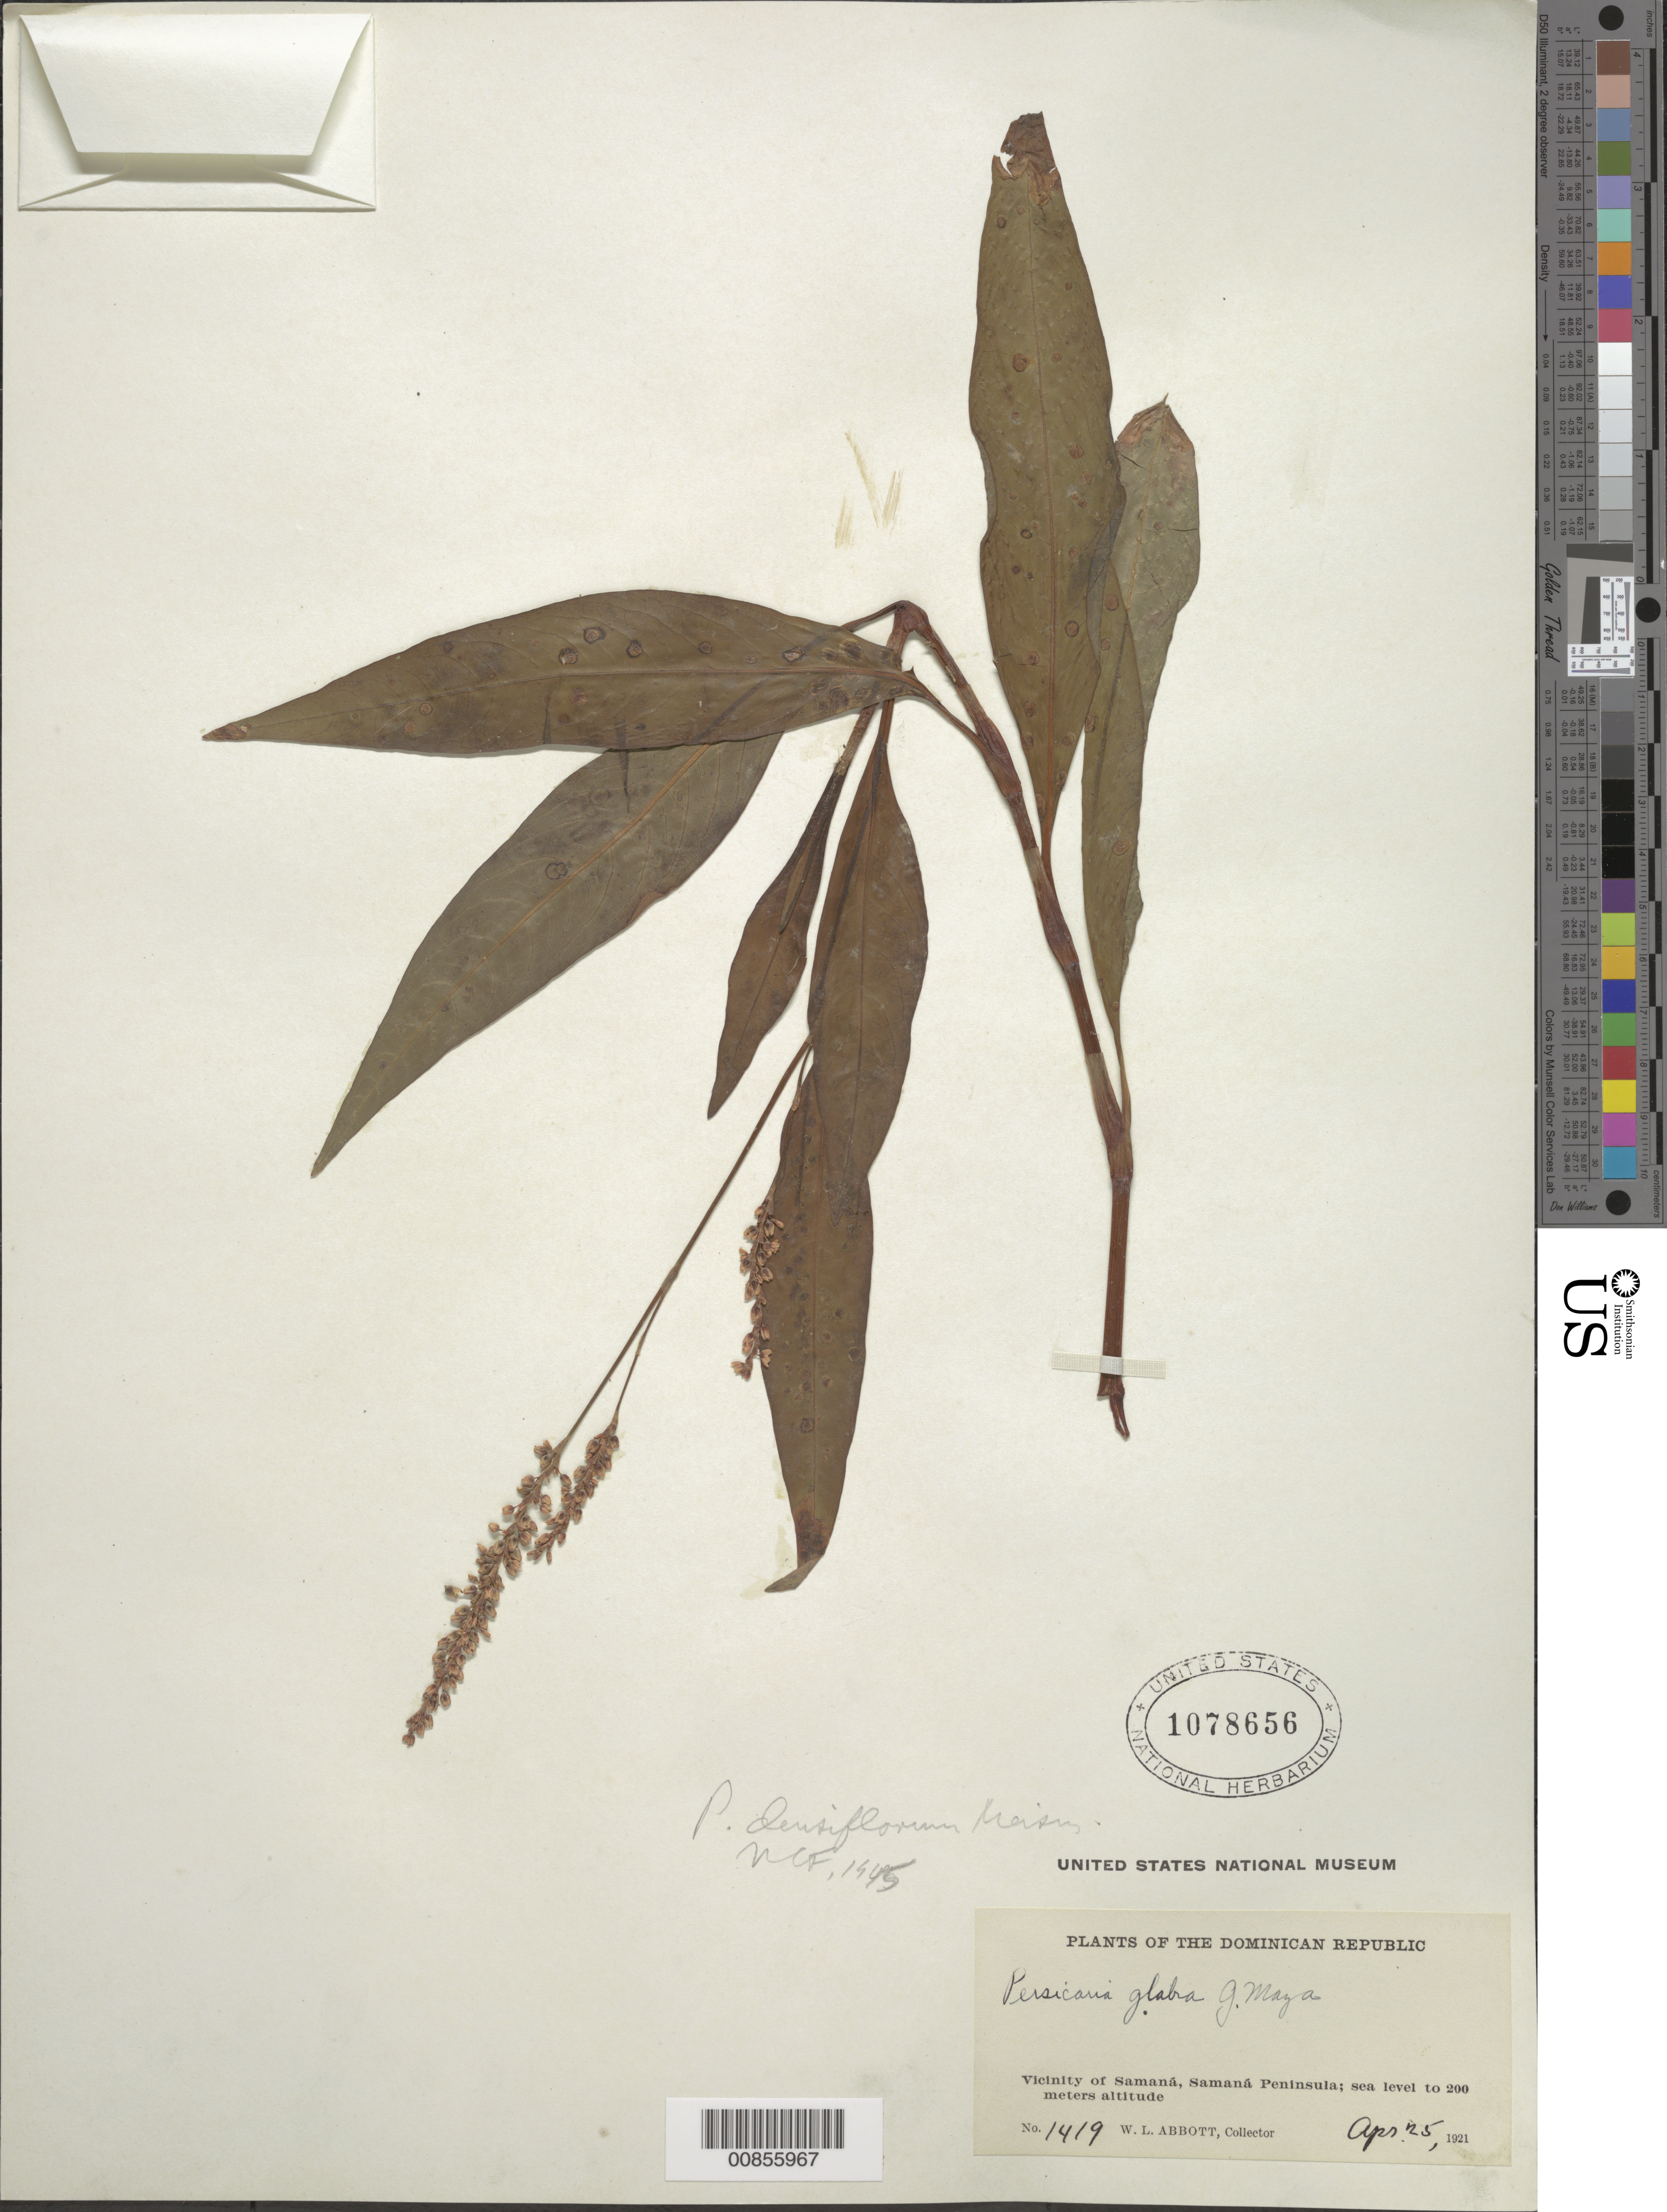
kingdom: Plantae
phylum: Tracheophyta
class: Magnoliopsida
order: Caryophyllales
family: Polygonaceae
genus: Polygonum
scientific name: Polygonum sp.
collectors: W. L. Abbott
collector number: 1419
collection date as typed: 25 Apr 1921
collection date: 1921-04-25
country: Dominican Republic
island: Hispaniola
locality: Vicinity of Samaná, Samaná Península.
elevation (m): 0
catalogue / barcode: US 1078656